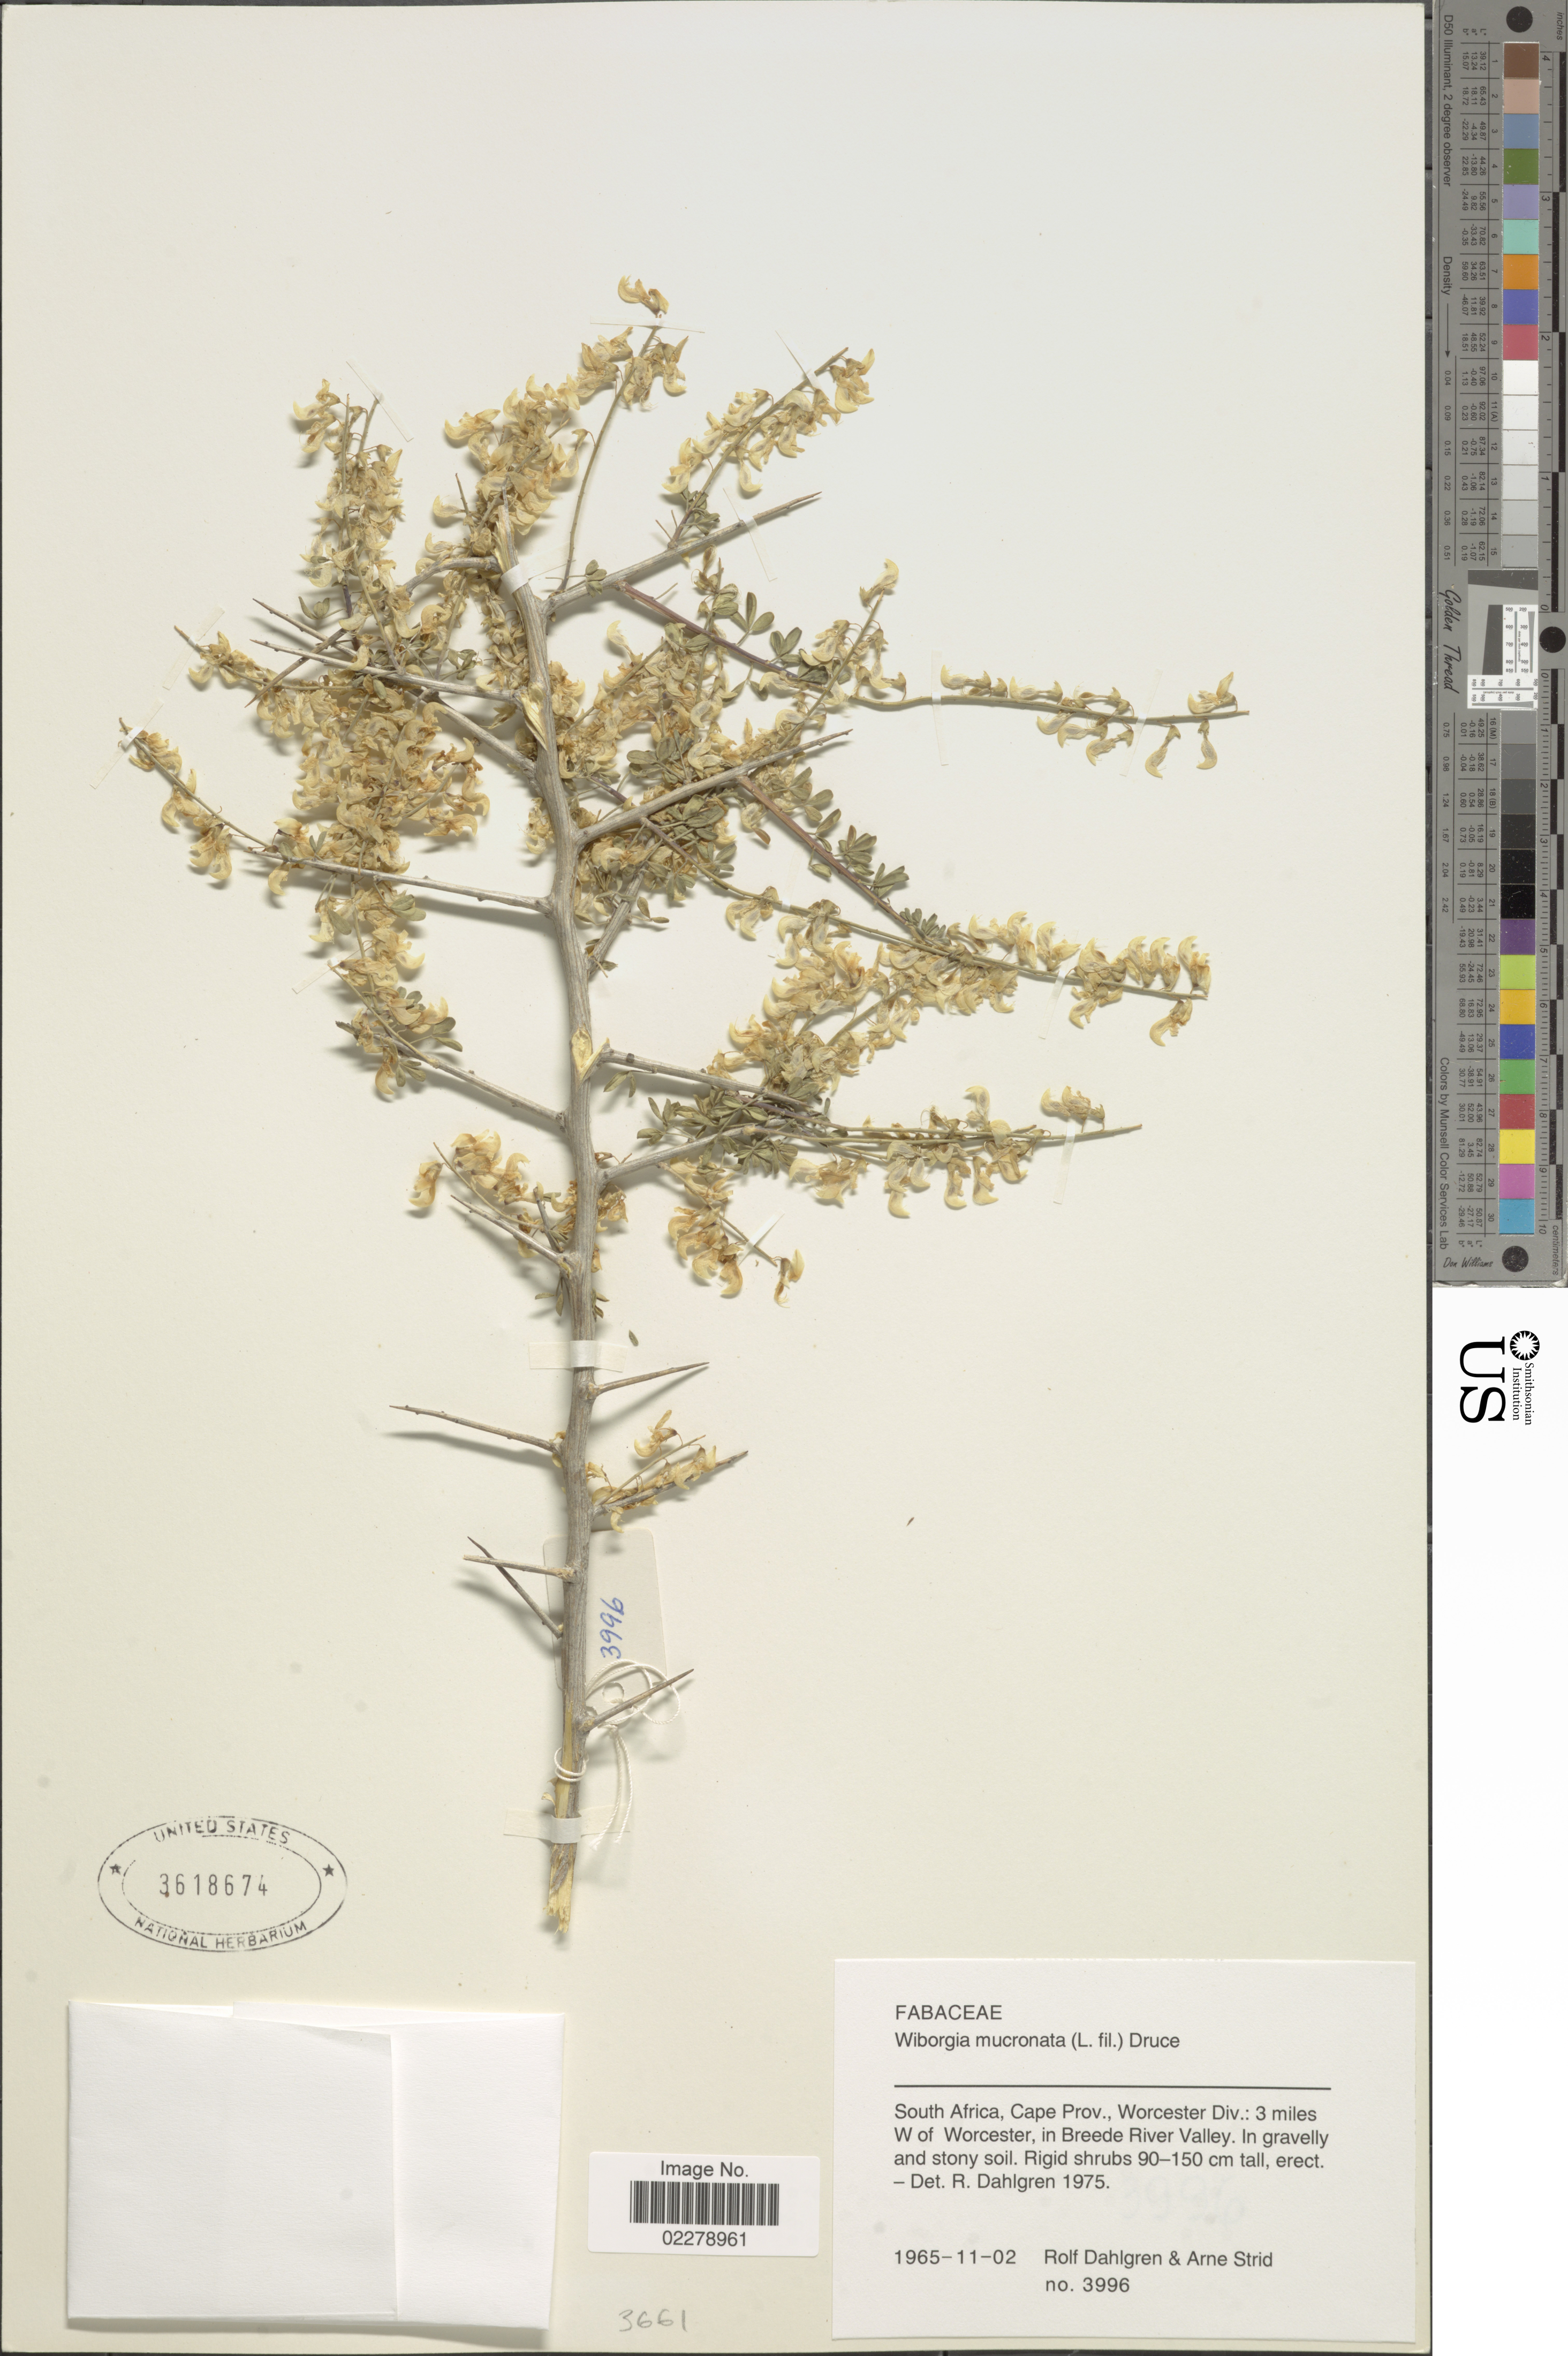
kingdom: Plantae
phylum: Tracheophyta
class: Magnoliopsida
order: Fabales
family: Fabaceae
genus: Wiborgia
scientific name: Wiborgia mucronata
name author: (L. f.) Druce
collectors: R. Dahlgren & A. Strid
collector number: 3996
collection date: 1965-11-02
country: South Africa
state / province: Western Cape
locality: South Africa, Cape Prov., Worcester Div.: 3 miles W of Worcester, in Breede River Valley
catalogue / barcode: US 3618674